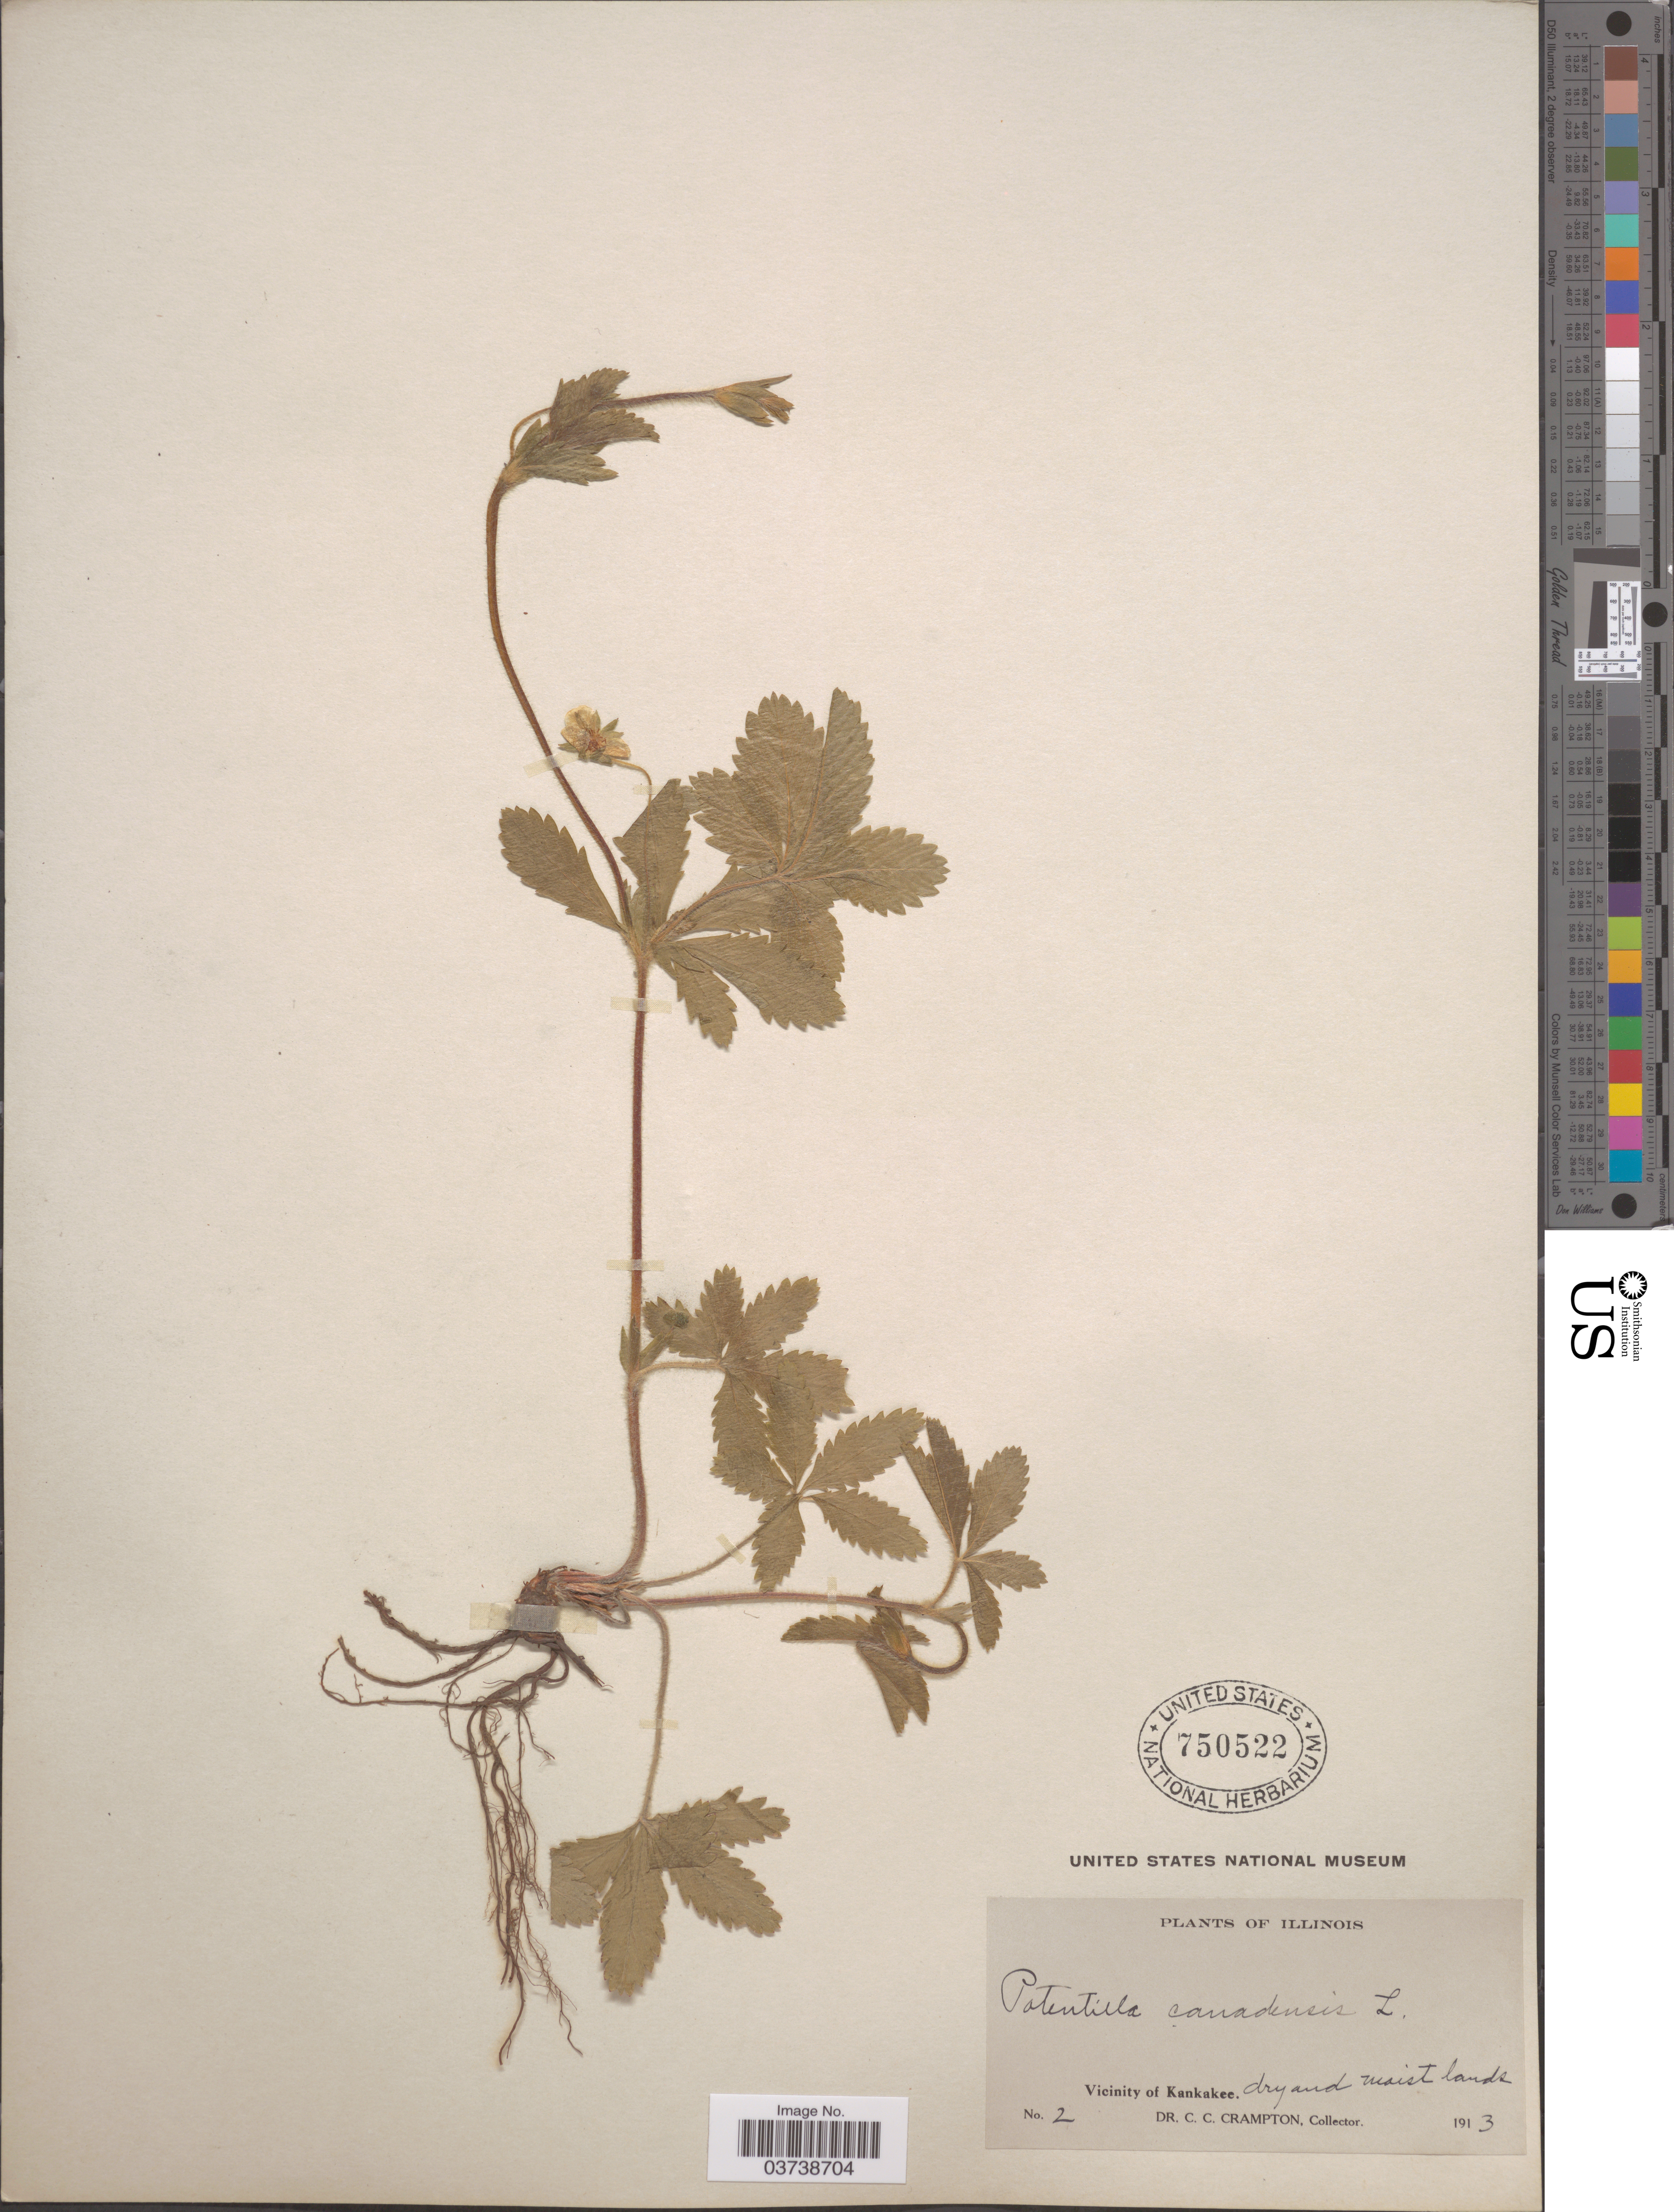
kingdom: Plantae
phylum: Tracheophyta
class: Magnoliopsida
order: Rosales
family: Rosaceae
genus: Potentilla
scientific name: Potentilla canadensis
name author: L.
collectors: C. Crampton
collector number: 2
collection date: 1913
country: United States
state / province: Illinois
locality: Vicinity of Kankakee.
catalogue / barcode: US 750522